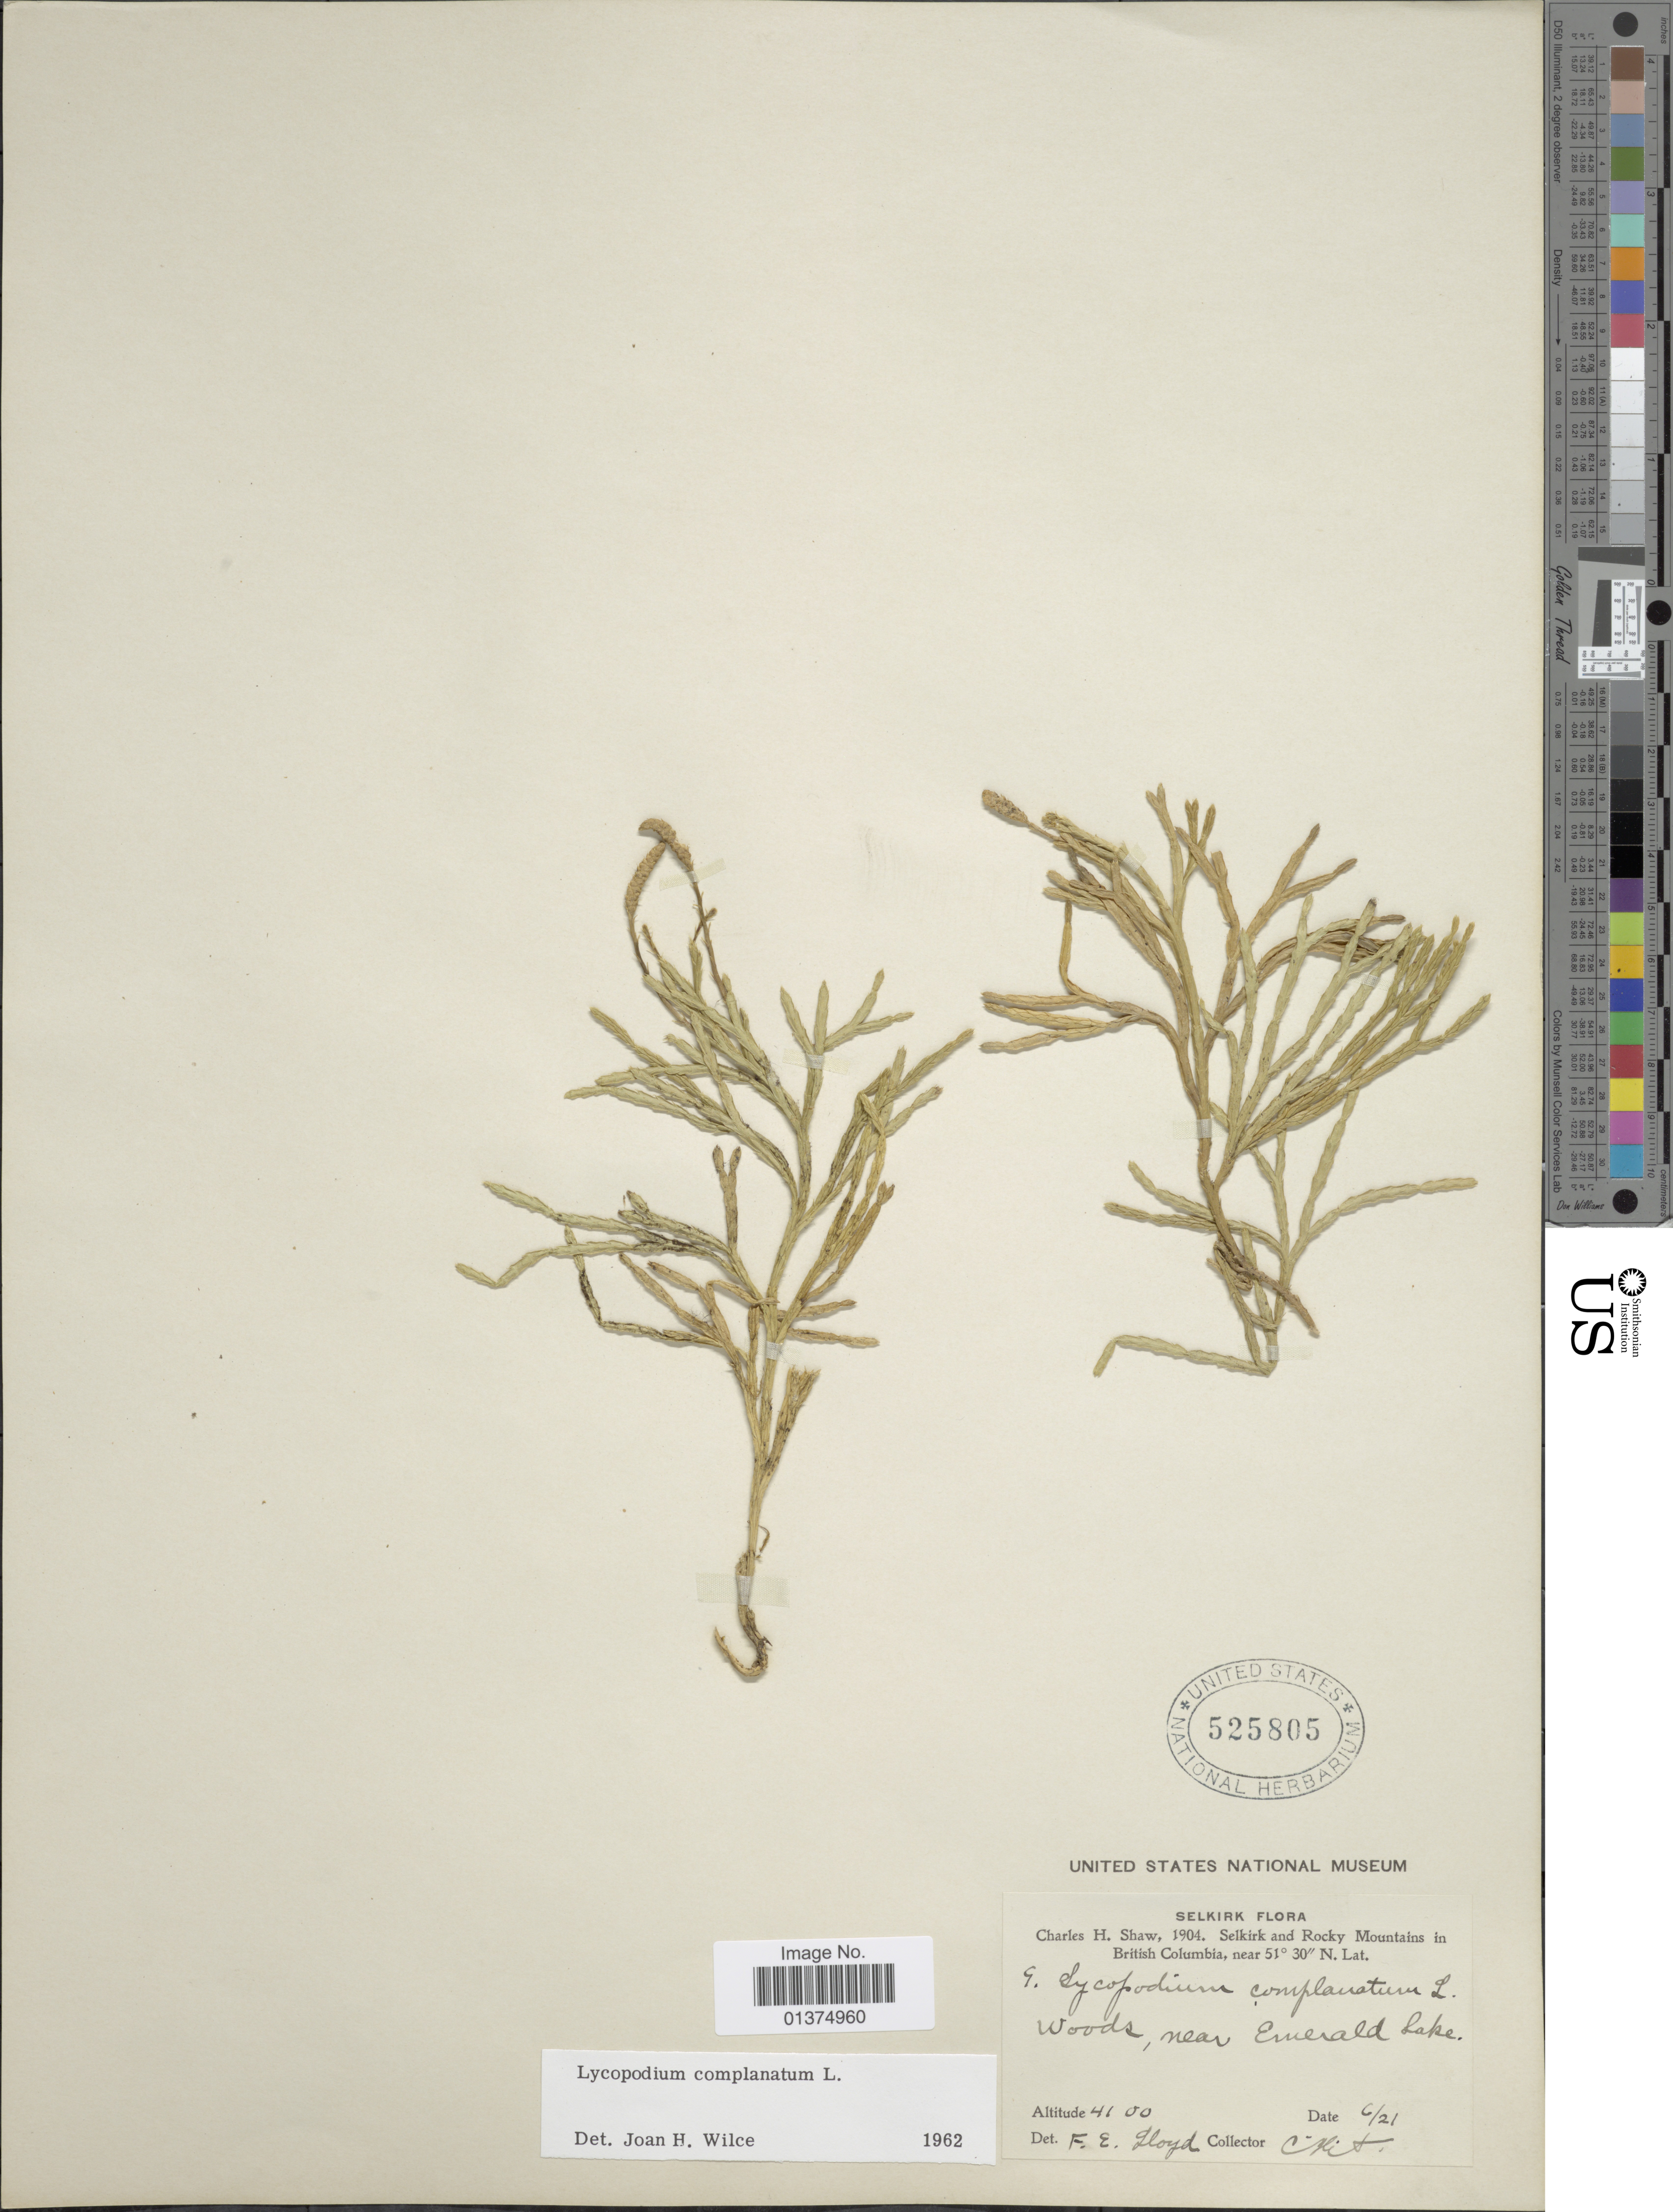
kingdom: Plantae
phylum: Tracheophyta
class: Lycopodiopsida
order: Lycopodiales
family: Lycopodiaceae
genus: Diphasiastrum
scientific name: Diphasiastrum complanatum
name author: (L.) Holub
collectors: C. H. Shaw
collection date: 1904-06-21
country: Canada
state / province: British Columbia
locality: Selkirk and Rocky Mountains, Woods, near Emerald Lake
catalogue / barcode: US 525805